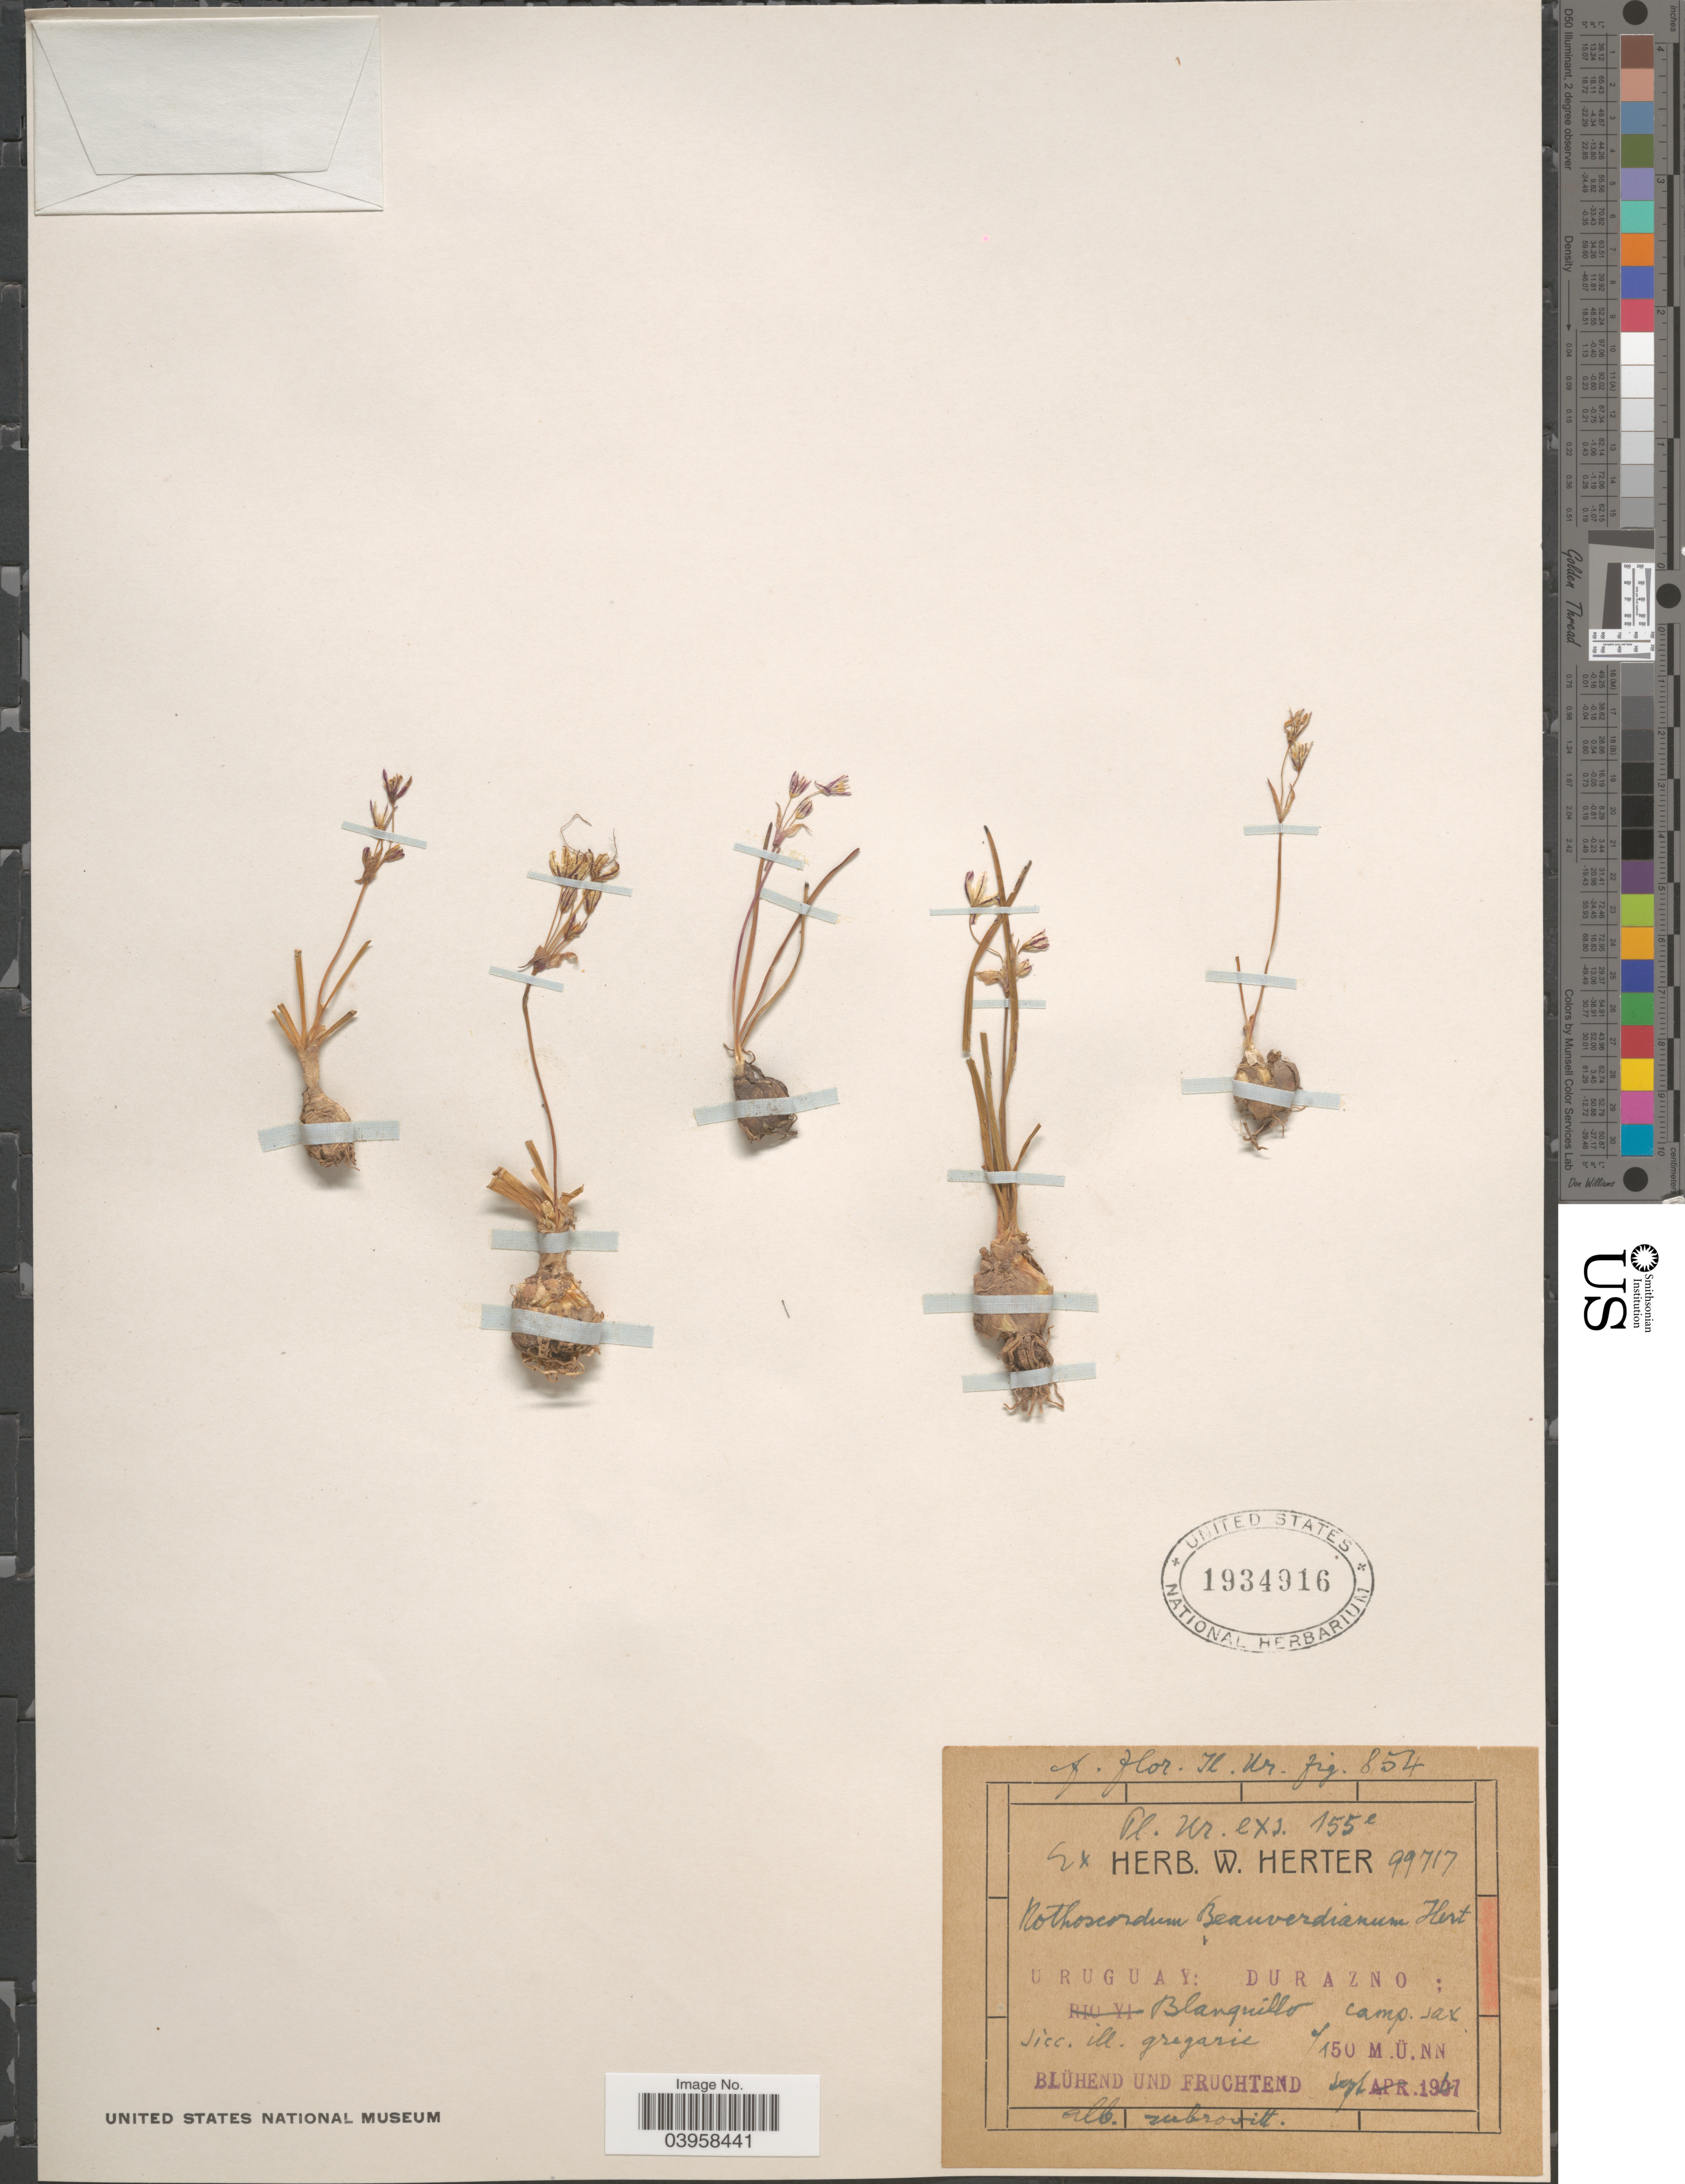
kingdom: Plantae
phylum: Tracheophyta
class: Liliopsida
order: Asparagales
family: Amaryllidaceae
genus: Nothoscordum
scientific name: Nothoscordum beauverdianum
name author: Herter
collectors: ex Herb. W.G. Herter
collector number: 99717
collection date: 1947-09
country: Uruguay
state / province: Durazno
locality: Blanquillo camp. jax Jicc. ill. gregorie.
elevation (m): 150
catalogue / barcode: US 1934916